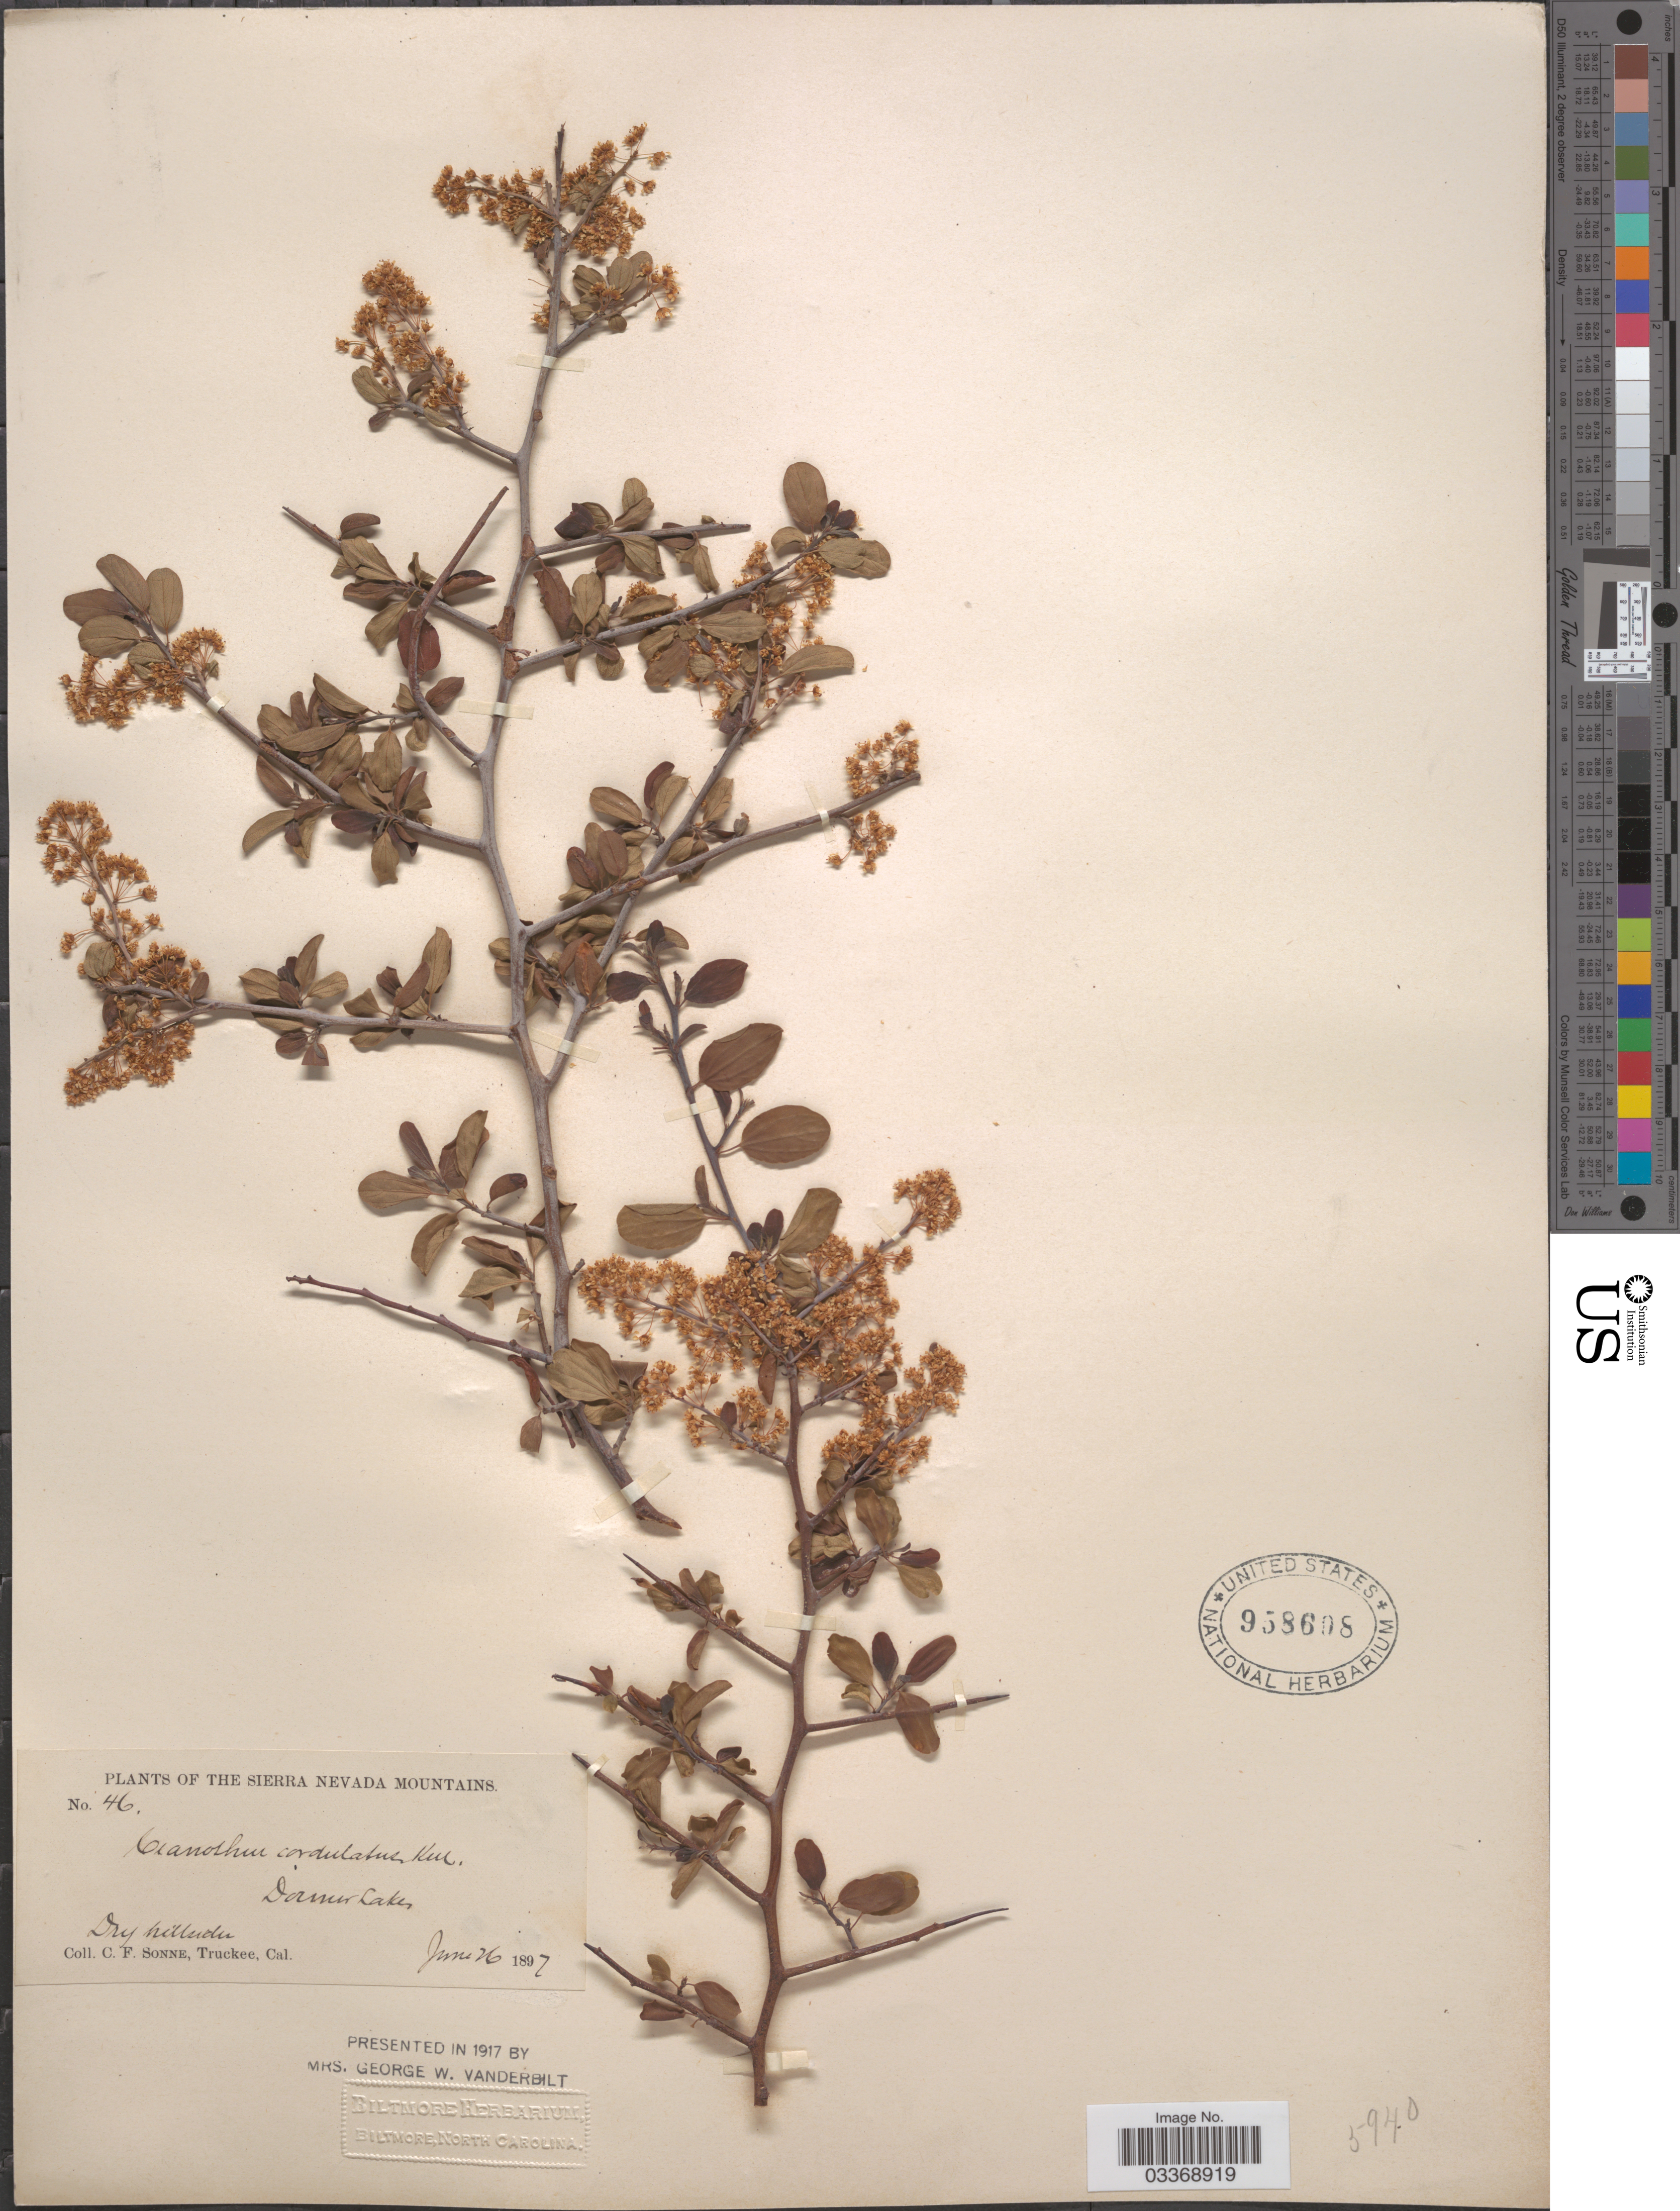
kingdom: Plantae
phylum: Tracheophyta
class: Magnoliopsida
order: Rosales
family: Rhamnaceae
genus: Ceanothus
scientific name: Ceanothus cordulatus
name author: Kellogg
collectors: C. Sonne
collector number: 46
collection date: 1897-06-26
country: United States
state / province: California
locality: The Sierra Nevada Mountains. Donner Lake.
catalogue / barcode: US 958608